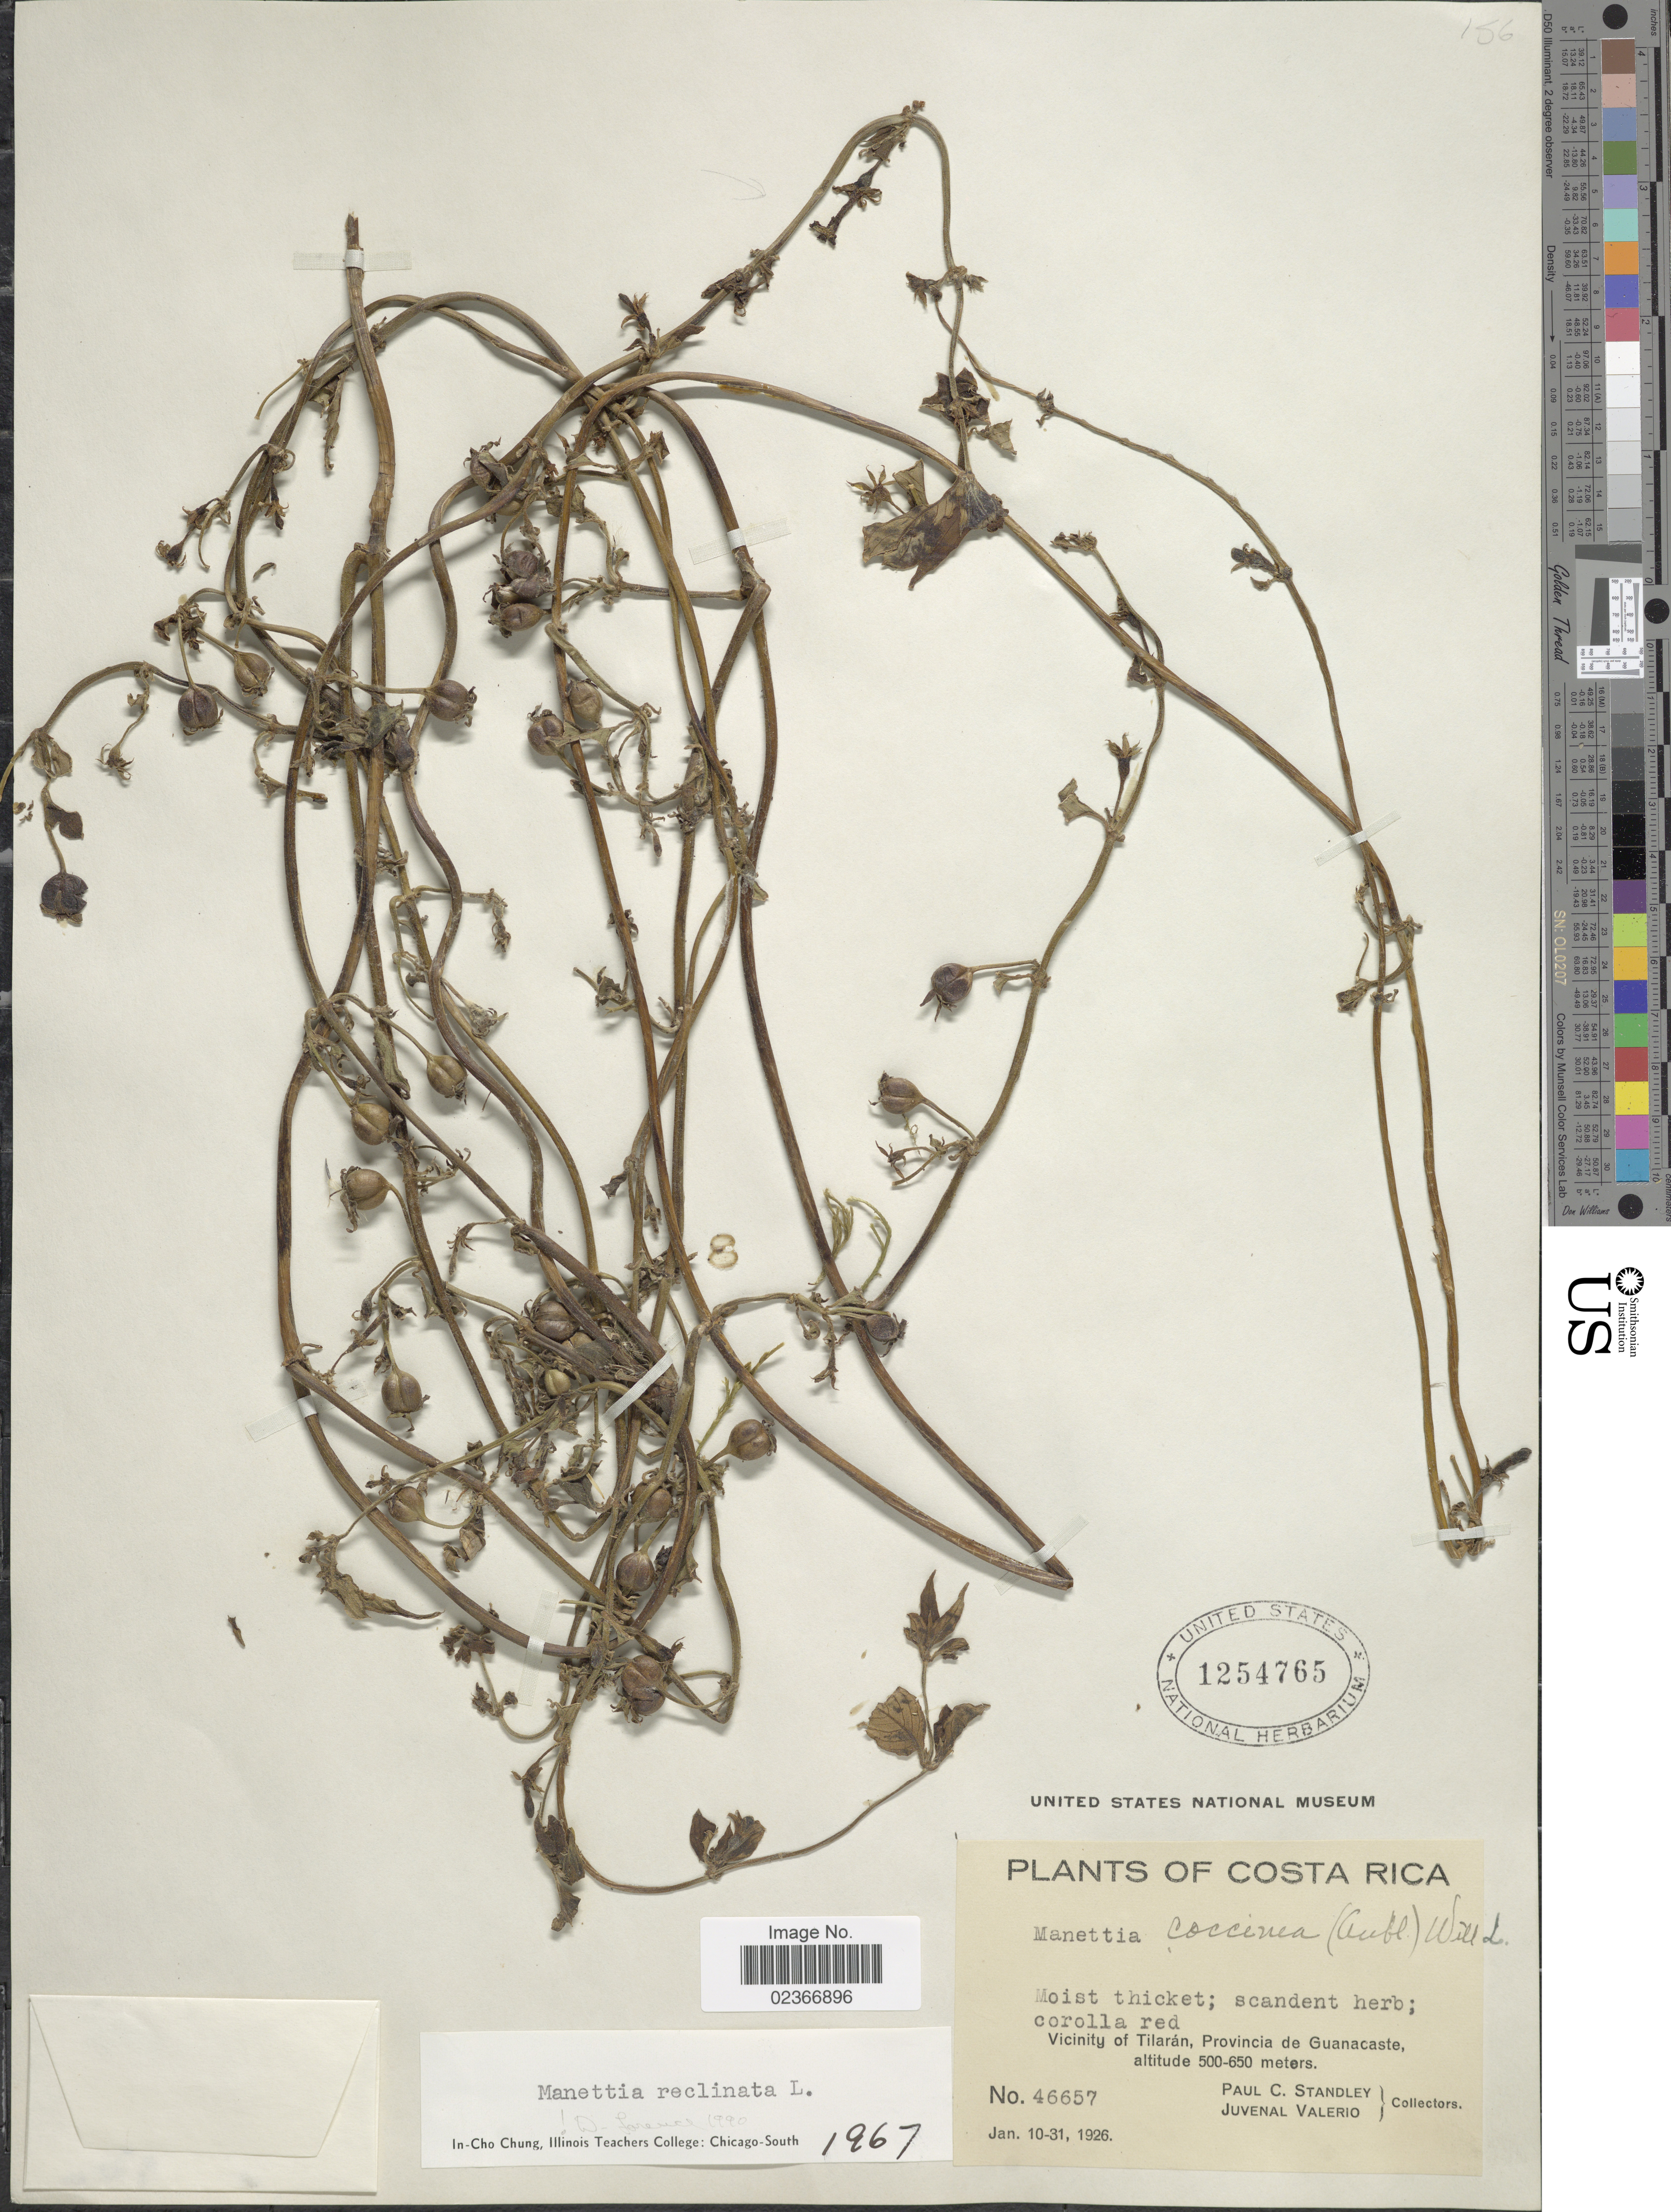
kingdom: Plantae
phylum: Tracheophyta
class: Magnoliopsida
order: Gentianales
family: Rubiaceae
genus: Manettia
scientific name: Manettia reclinata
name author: L.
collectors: P. C. Standley & J. Valerio R.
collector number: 46657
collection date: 1926-01-10/1926-01-31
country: Costa Rica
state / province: Guanacaste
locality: Vicinity of Tilaran, Provincia de Guanacaste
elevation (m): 500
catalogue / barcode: US 1254765